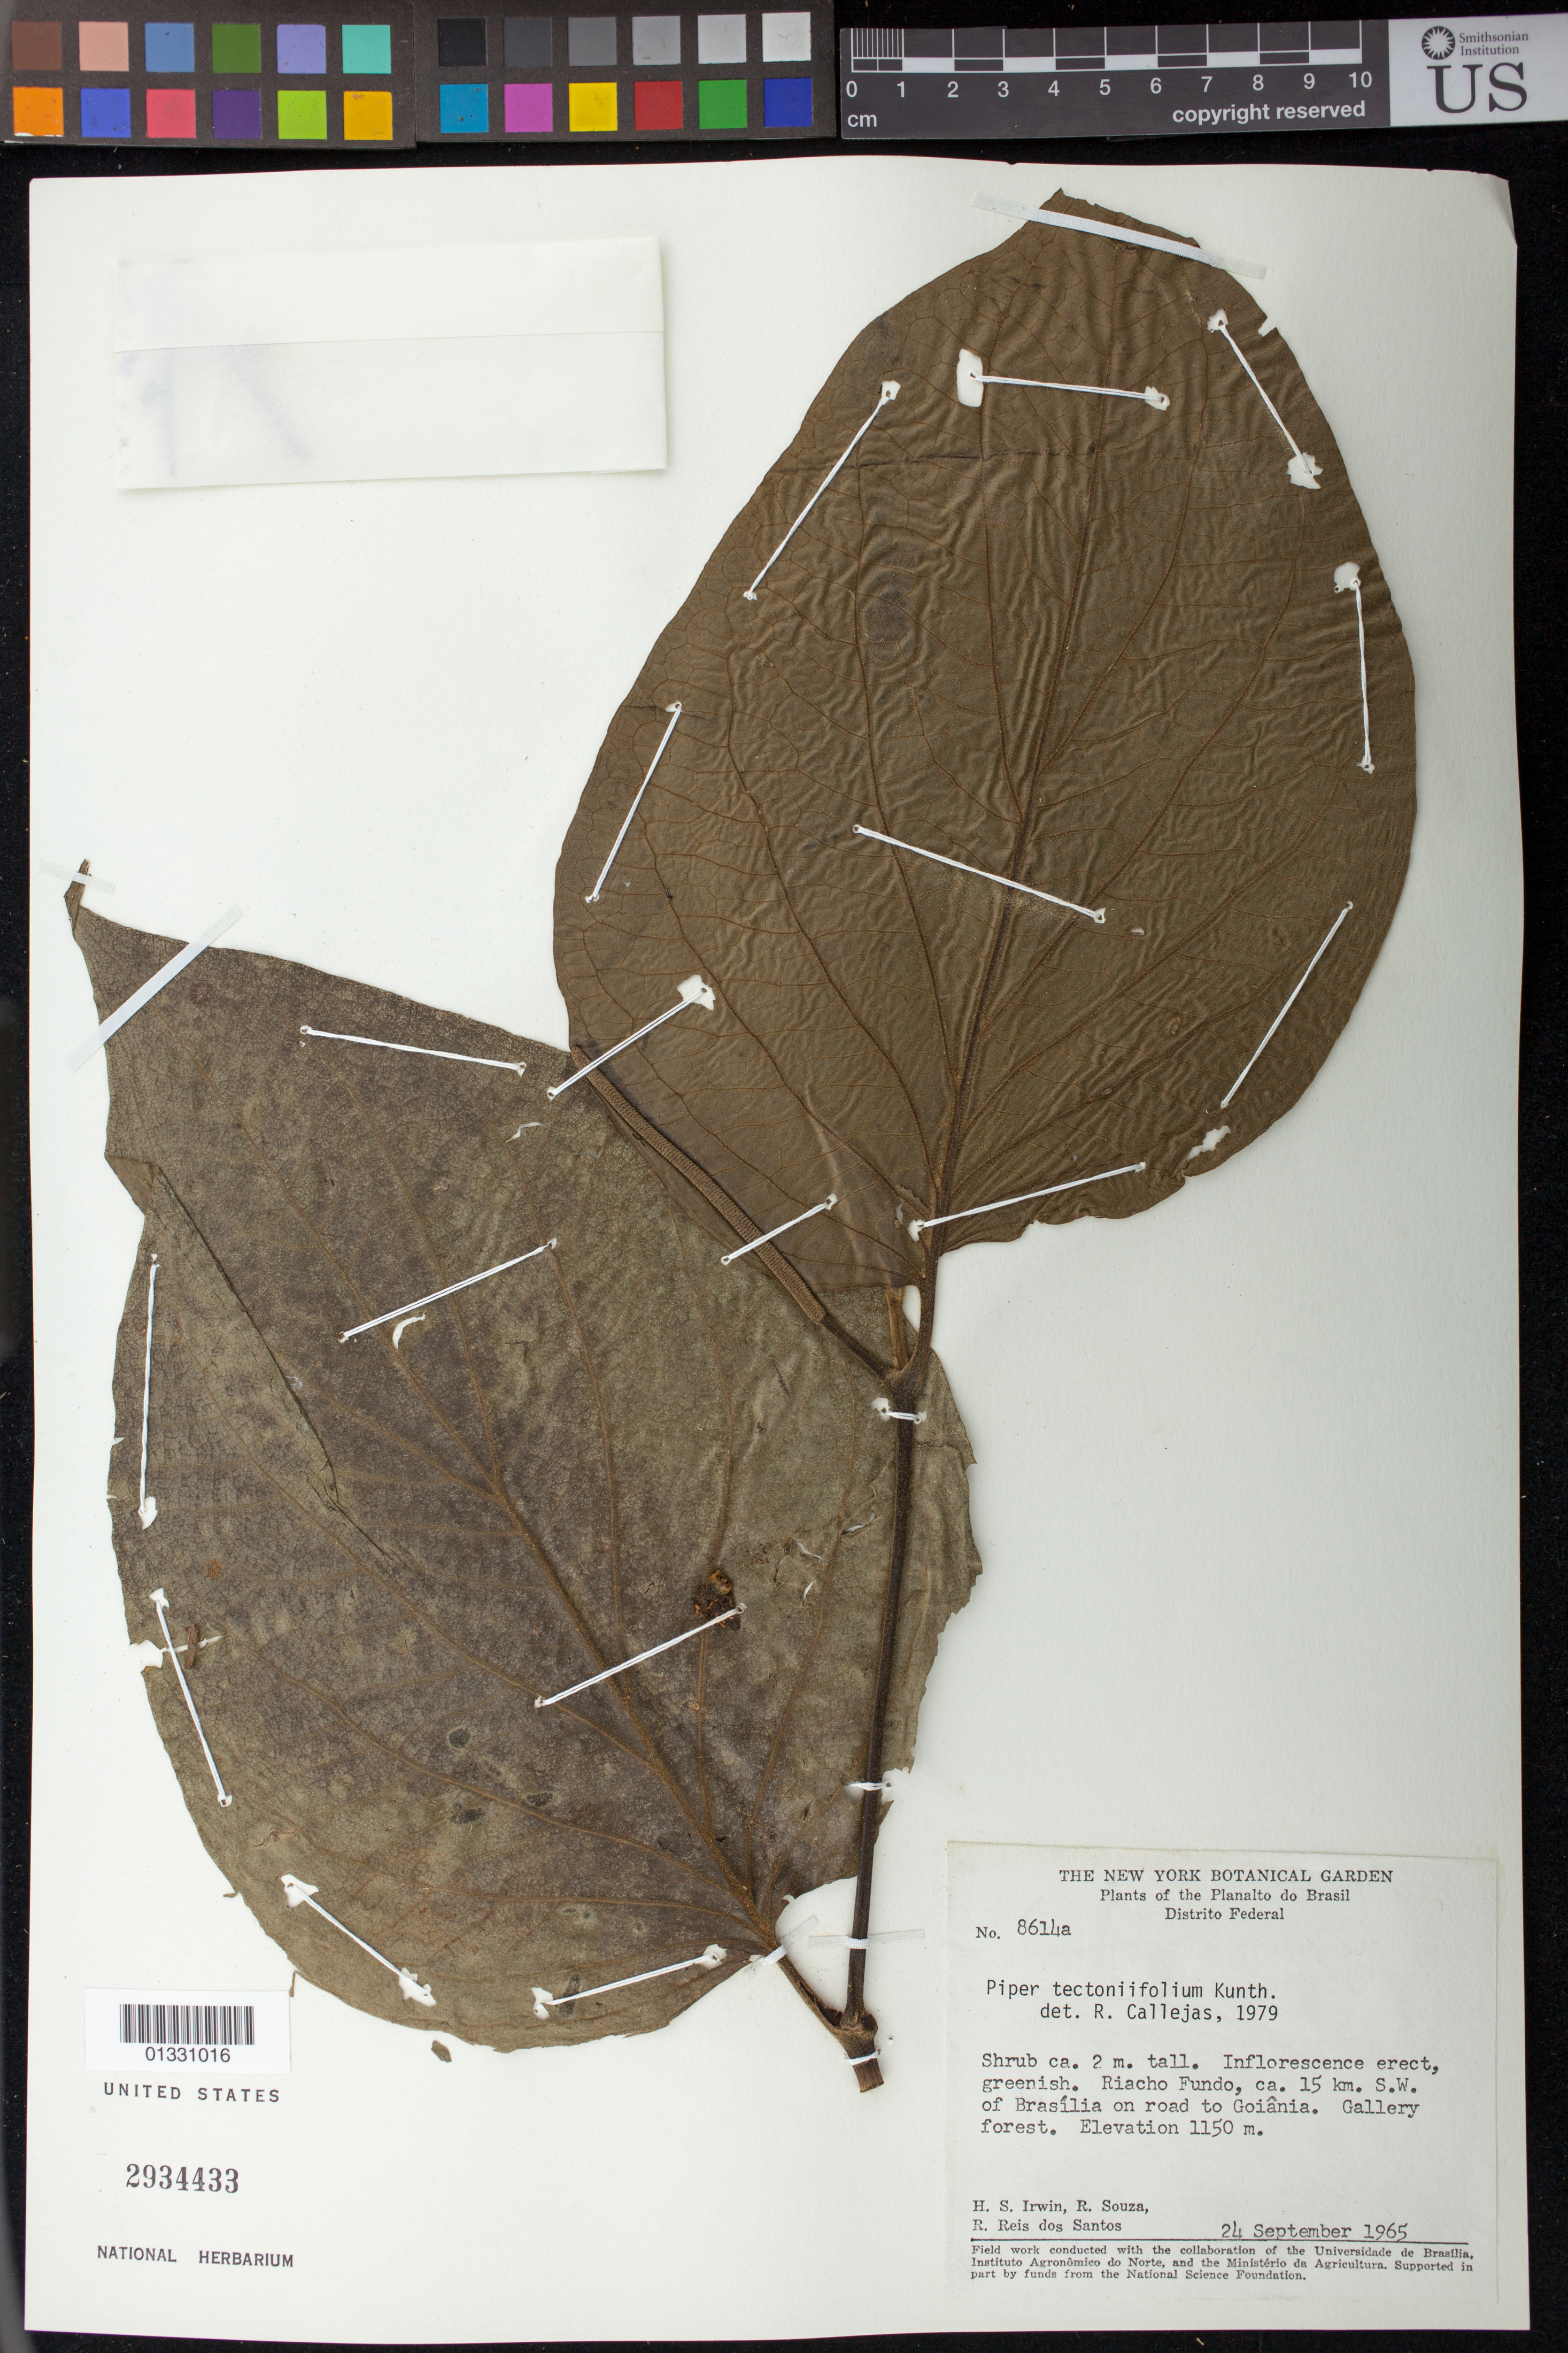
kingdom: Plantae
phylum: Tracheophyta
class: Magnoliopsida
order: Piperales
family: Piperaceae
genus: Piper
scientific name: Piper tectoniifolium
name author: Kunth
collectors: H. Irwin, R. Souza & R. R. Santos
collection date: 1965-09-24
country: Brazil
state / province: Distrito Federal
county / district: Brasília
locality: ca.15km S.W. of Brasília on road to Goiânia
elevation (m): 1150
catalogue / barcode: US 2934433